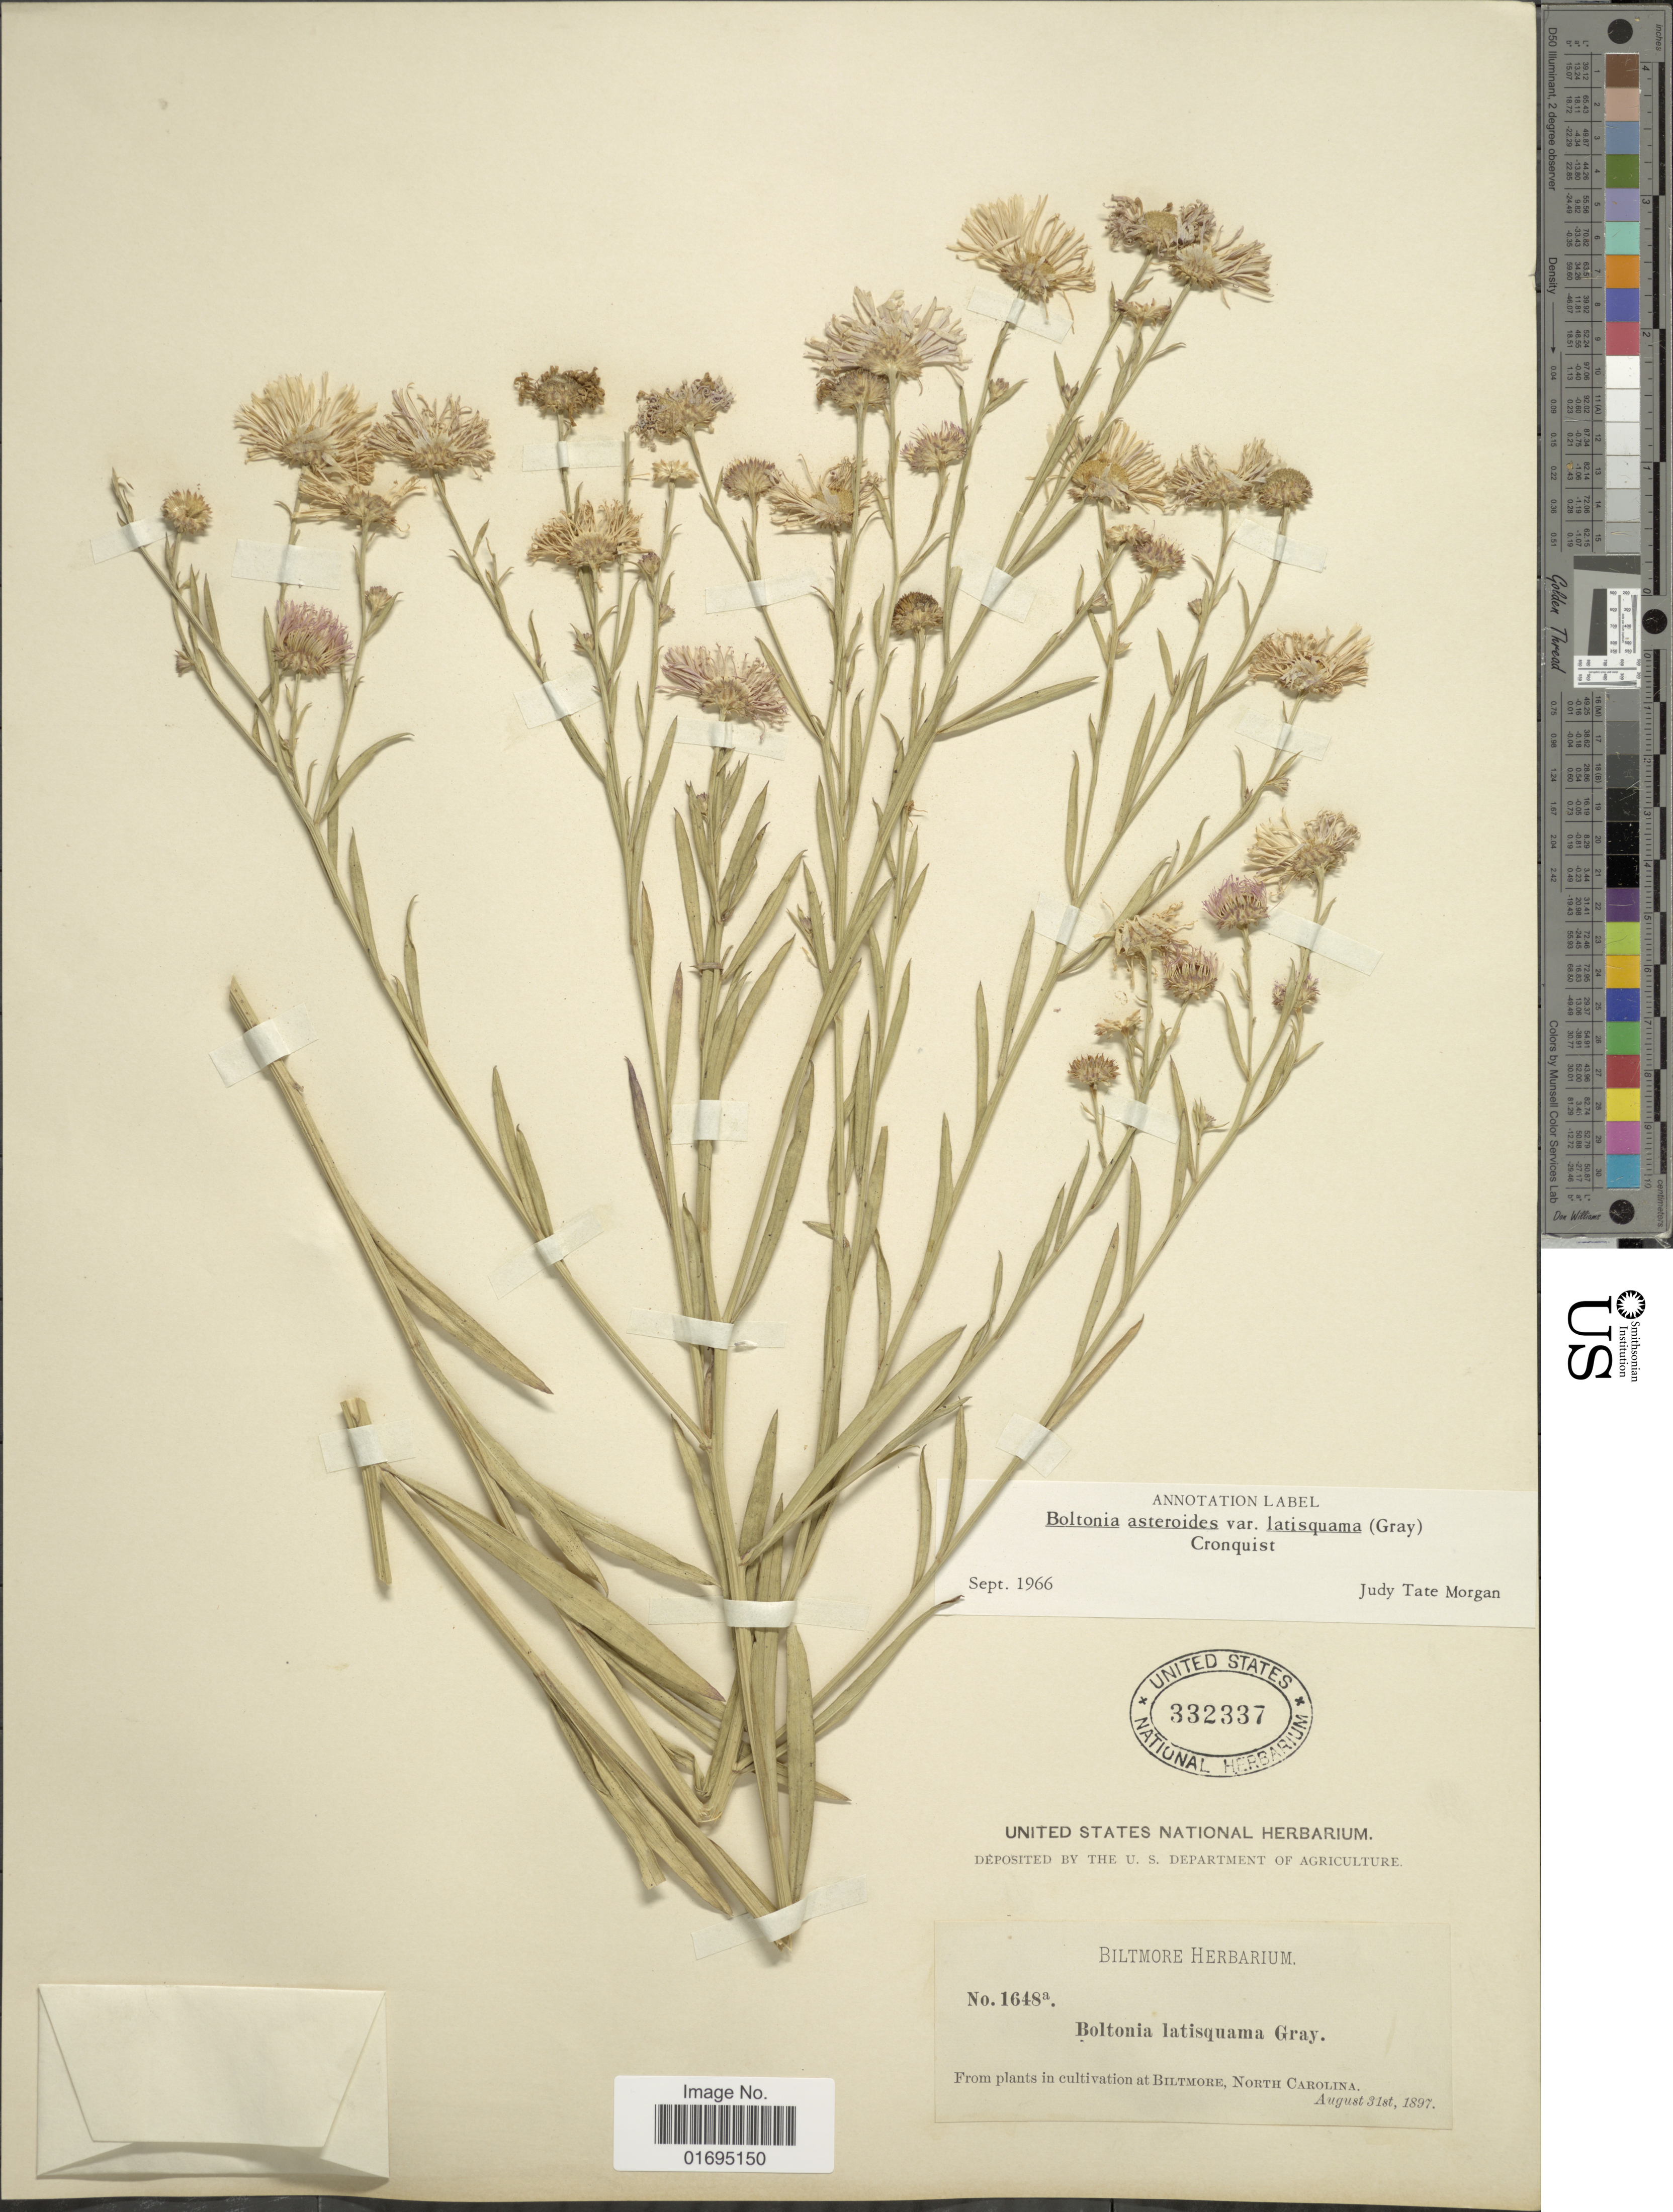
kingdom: Plantae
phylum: Tracheophyta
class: Magnoliopsida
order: Asterales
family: Asteraceae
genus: Boltonia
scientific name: Boltonia asteroides var. latisquama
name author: (A. Gray) Cronq.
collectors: ex herb. Biltmore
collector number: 1648a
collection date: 1897-08-31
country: United States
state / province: North Carolina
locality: North Carolina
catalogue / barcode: US 332337